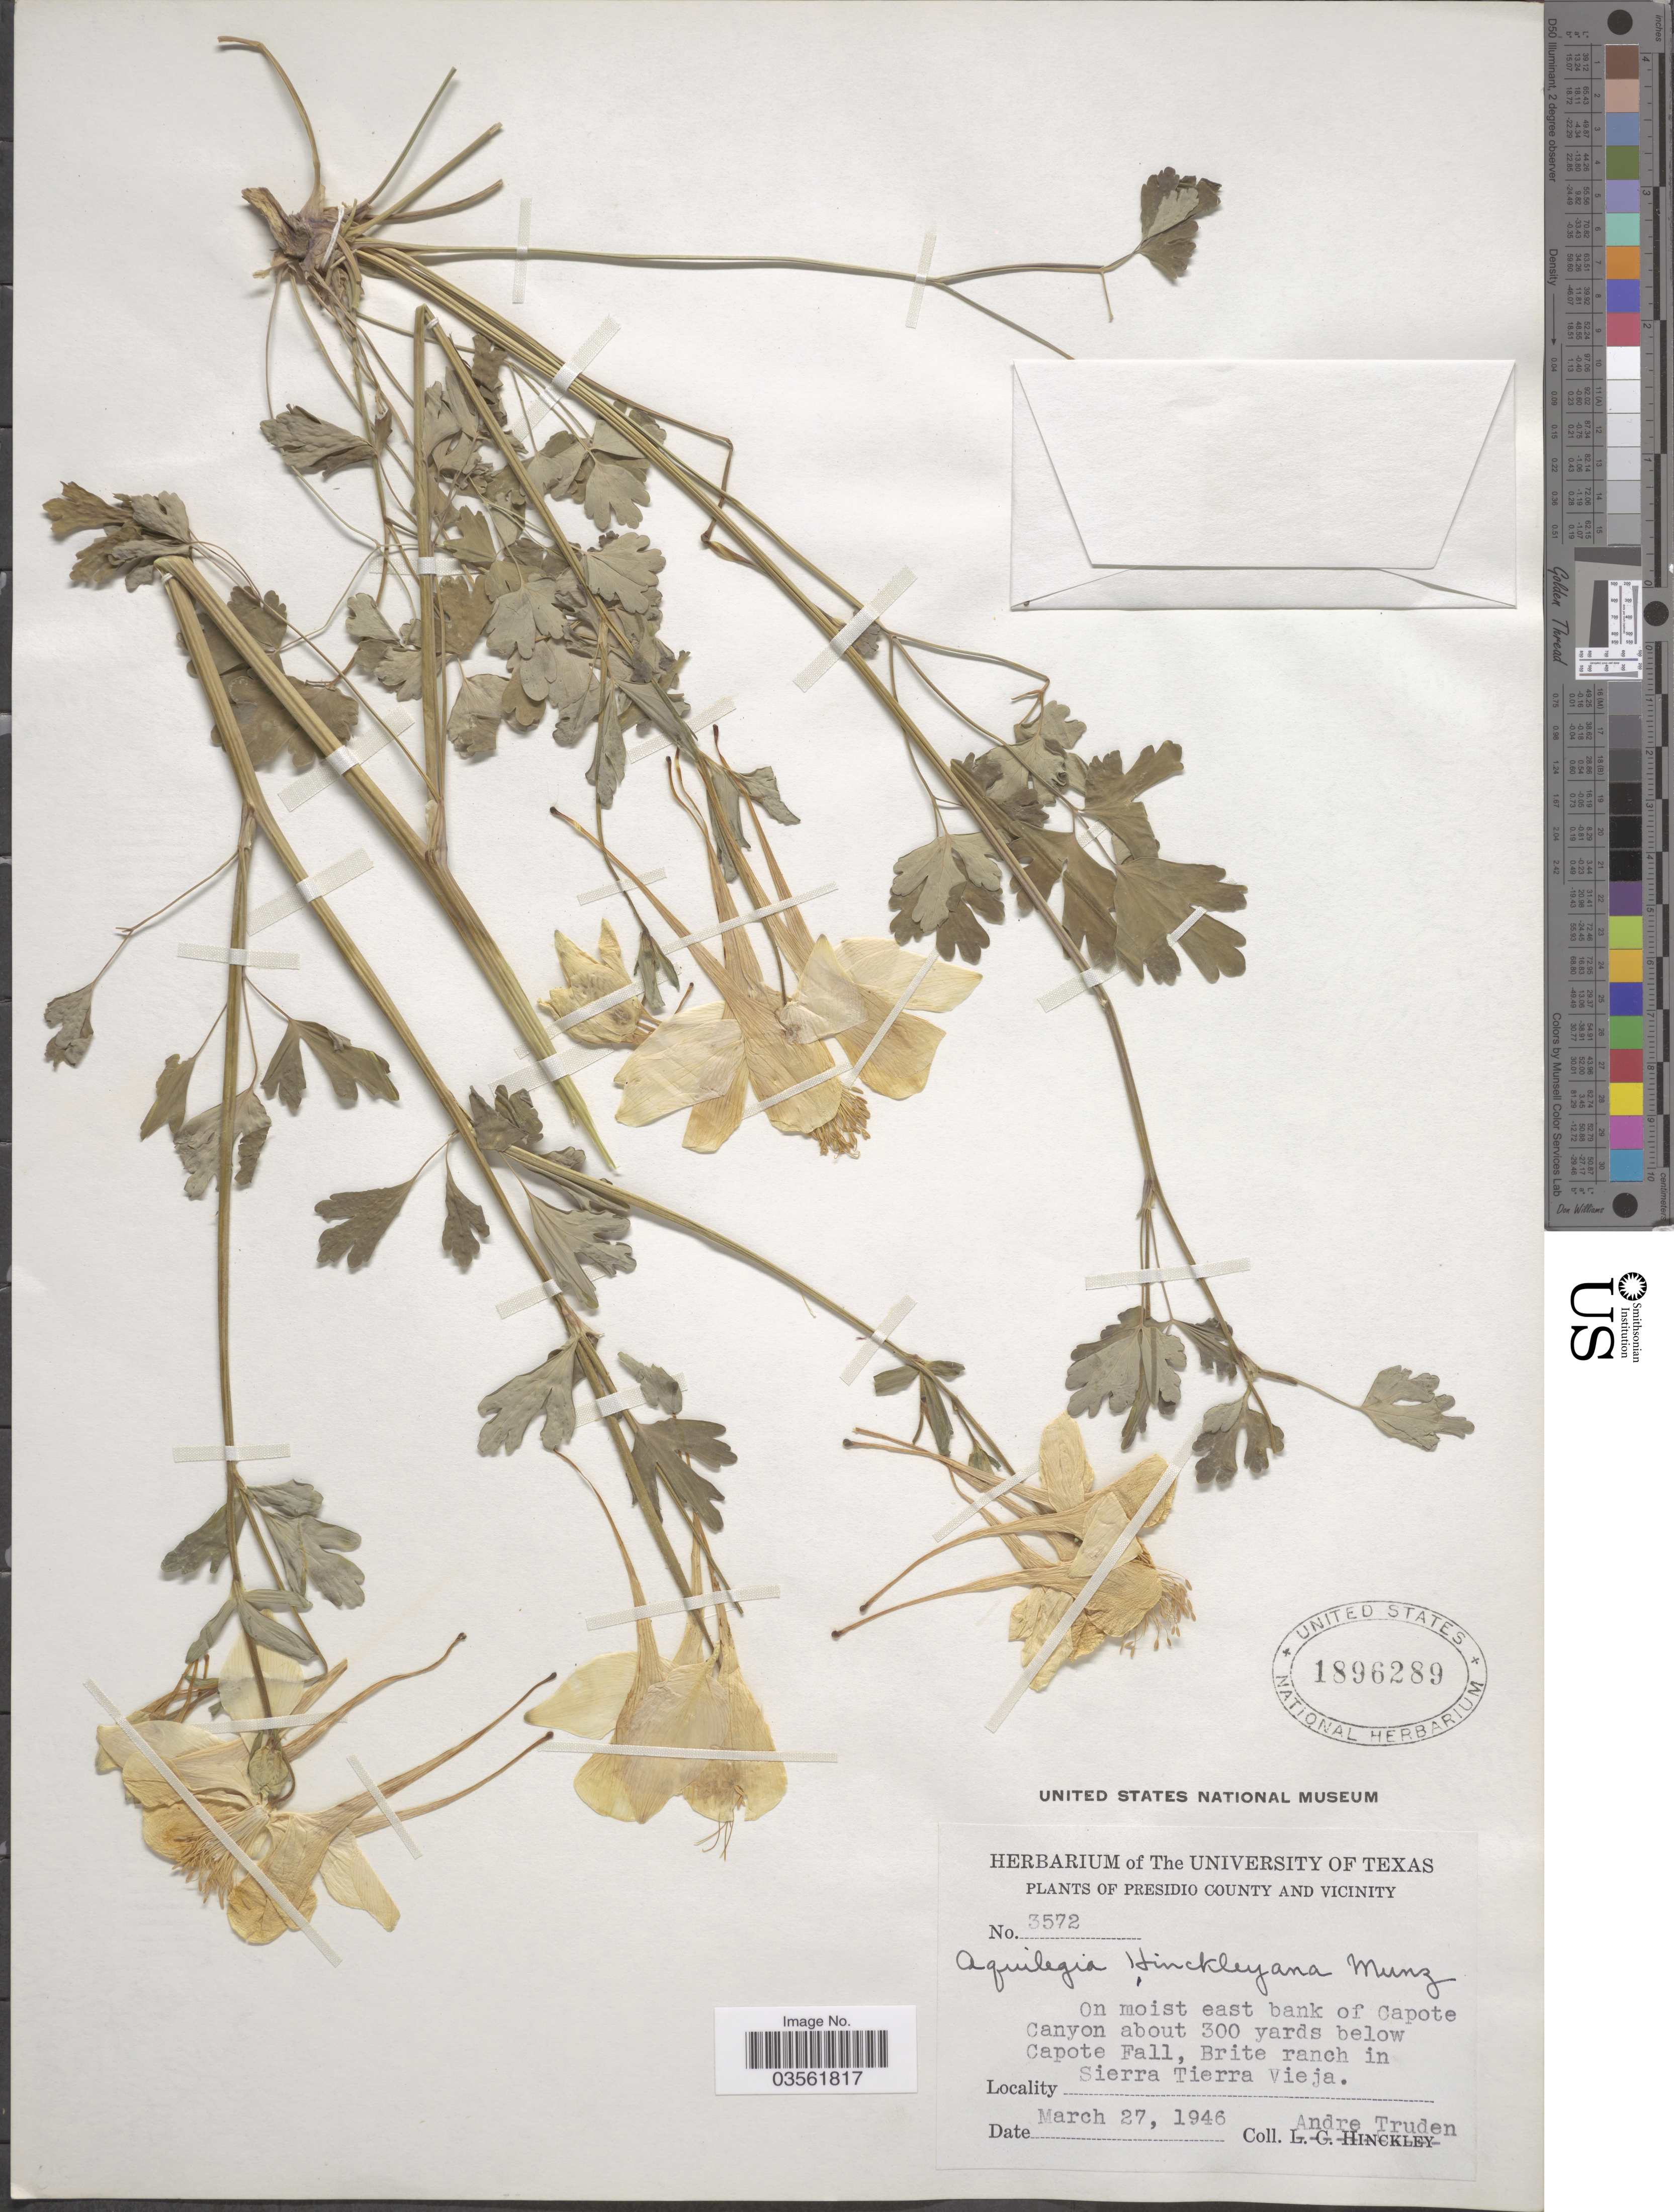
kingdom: Plantae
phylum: Tracheophyta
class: Magnoliopsida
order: Ranunculales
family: Ranunculaceae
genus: Aquilegia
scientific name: Aquilegia hinckleyana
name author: Munz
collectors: A. Truden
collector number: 3572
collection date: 1946-03-27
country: United States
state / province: Texas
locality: Presidio County and Vicinity. On moist east bank of Capote Canyon about 300 yards below Capote Fall, Brite ranch in Sierra Tierra Vieja.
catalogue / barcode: US 1896289